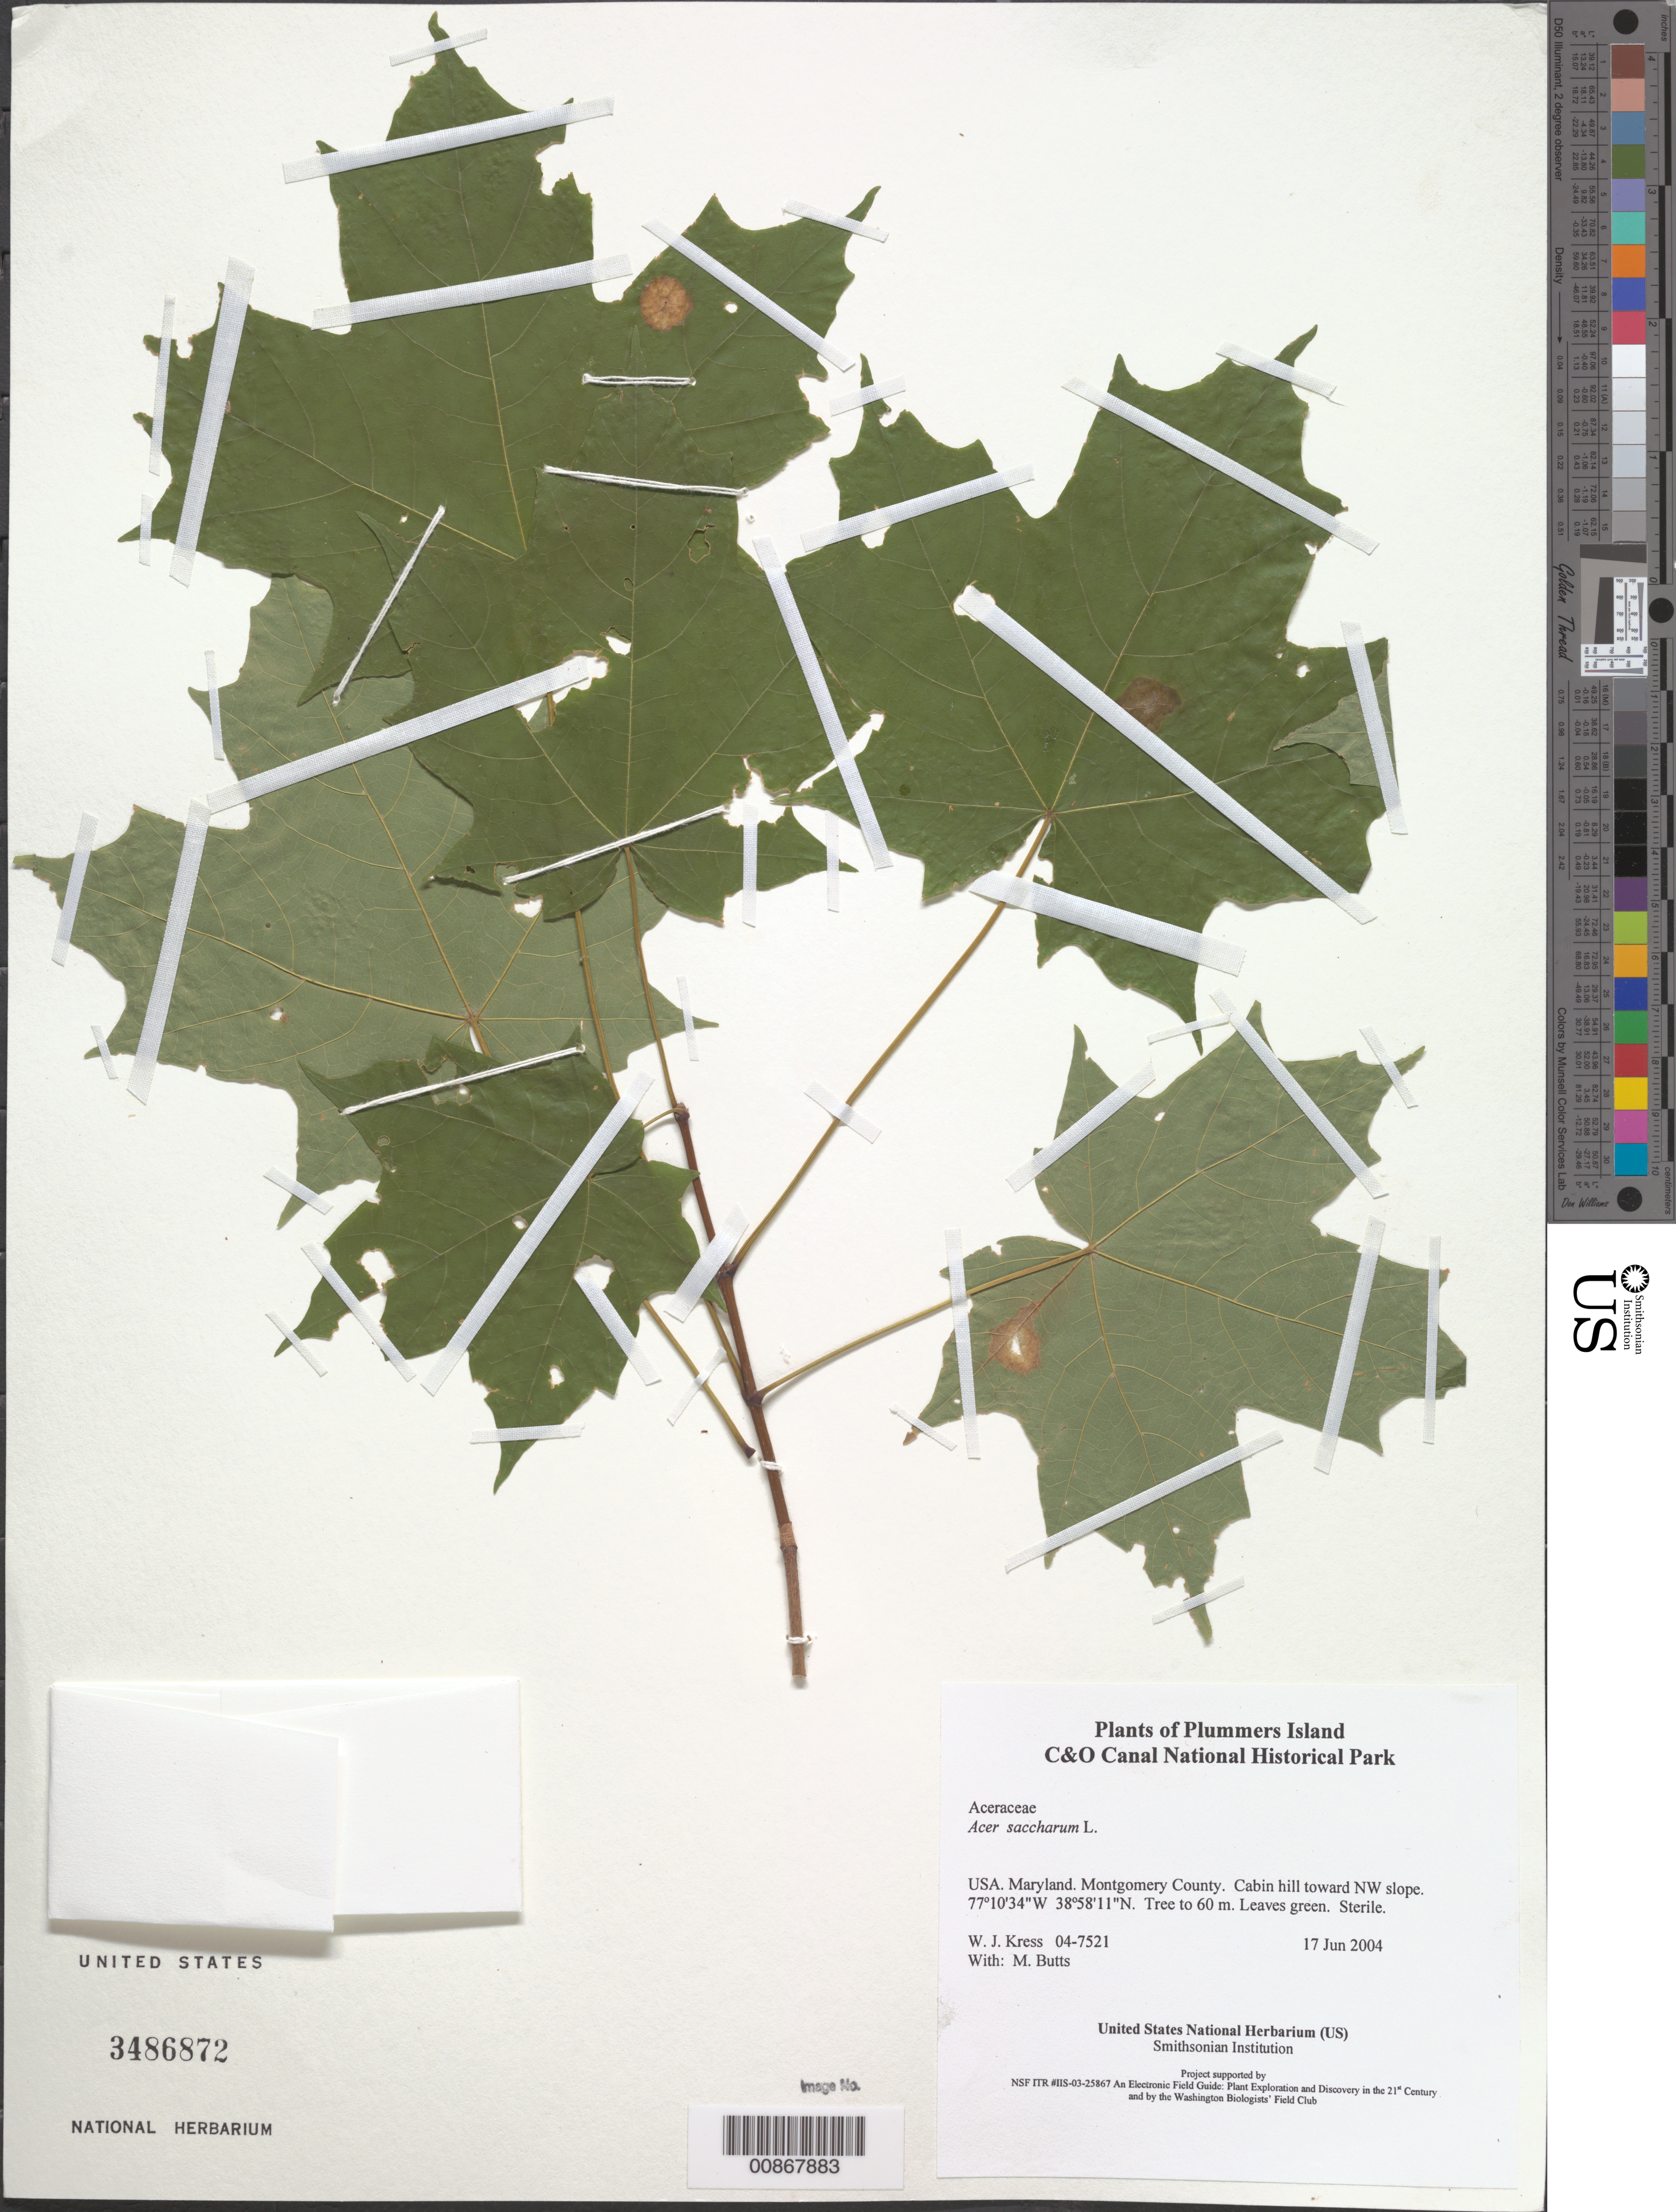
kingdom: Plantae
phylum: Tracheophyta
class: Magnoliopsida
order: Sapindales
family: Sapindaceae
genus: Acer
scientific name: Acer saccharum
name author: Marshall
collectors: W. J. Kress & M. B. Butts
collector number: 04-7521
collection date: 2004-06-17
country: United States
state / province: Maryland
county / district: Montgomery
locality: Chesapeake and Ohio Canal National Historical Park, Plummers Island, cabin hill toward NW slope.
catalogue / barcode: US 3486872